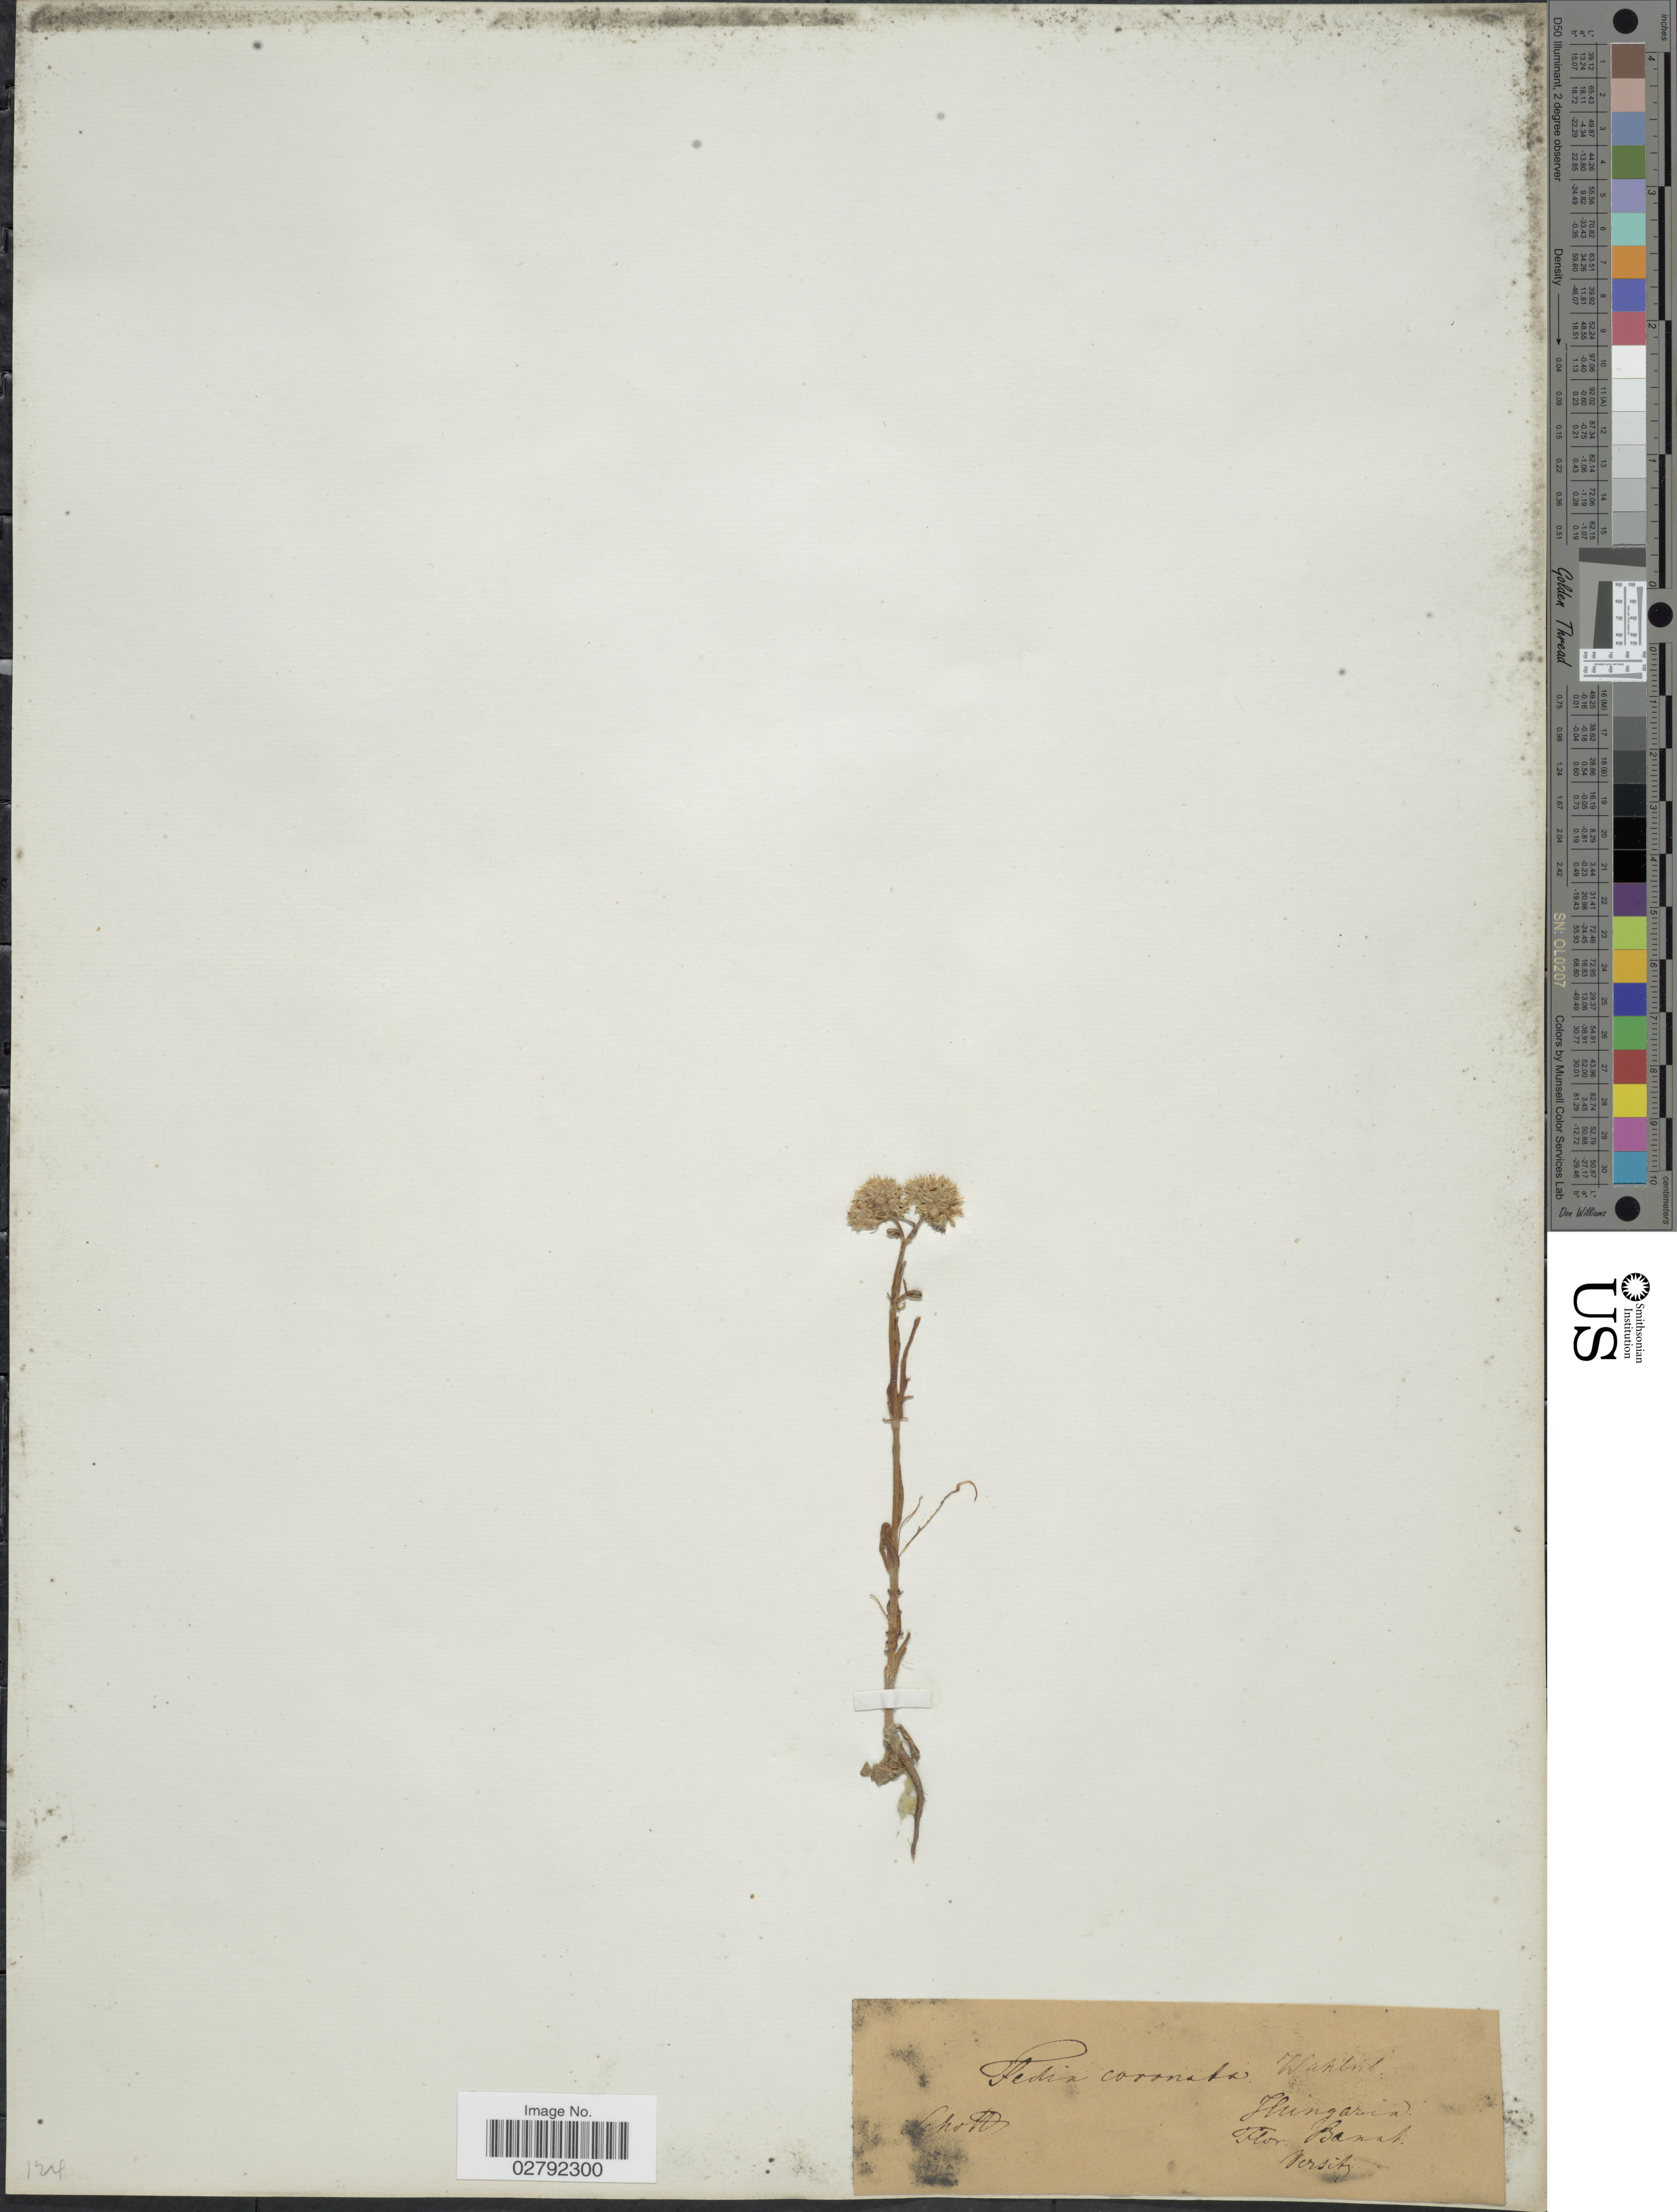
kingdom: Plantae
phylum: Tracheophyta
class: Magnoliopsida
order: Dipsacales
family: Caprifoliaceae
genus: Valerianella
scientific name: Valerianella coronata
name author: (L.) DC.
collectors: Schott, --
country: Hungary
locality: Flor. Banat. Versit. [interpreted]